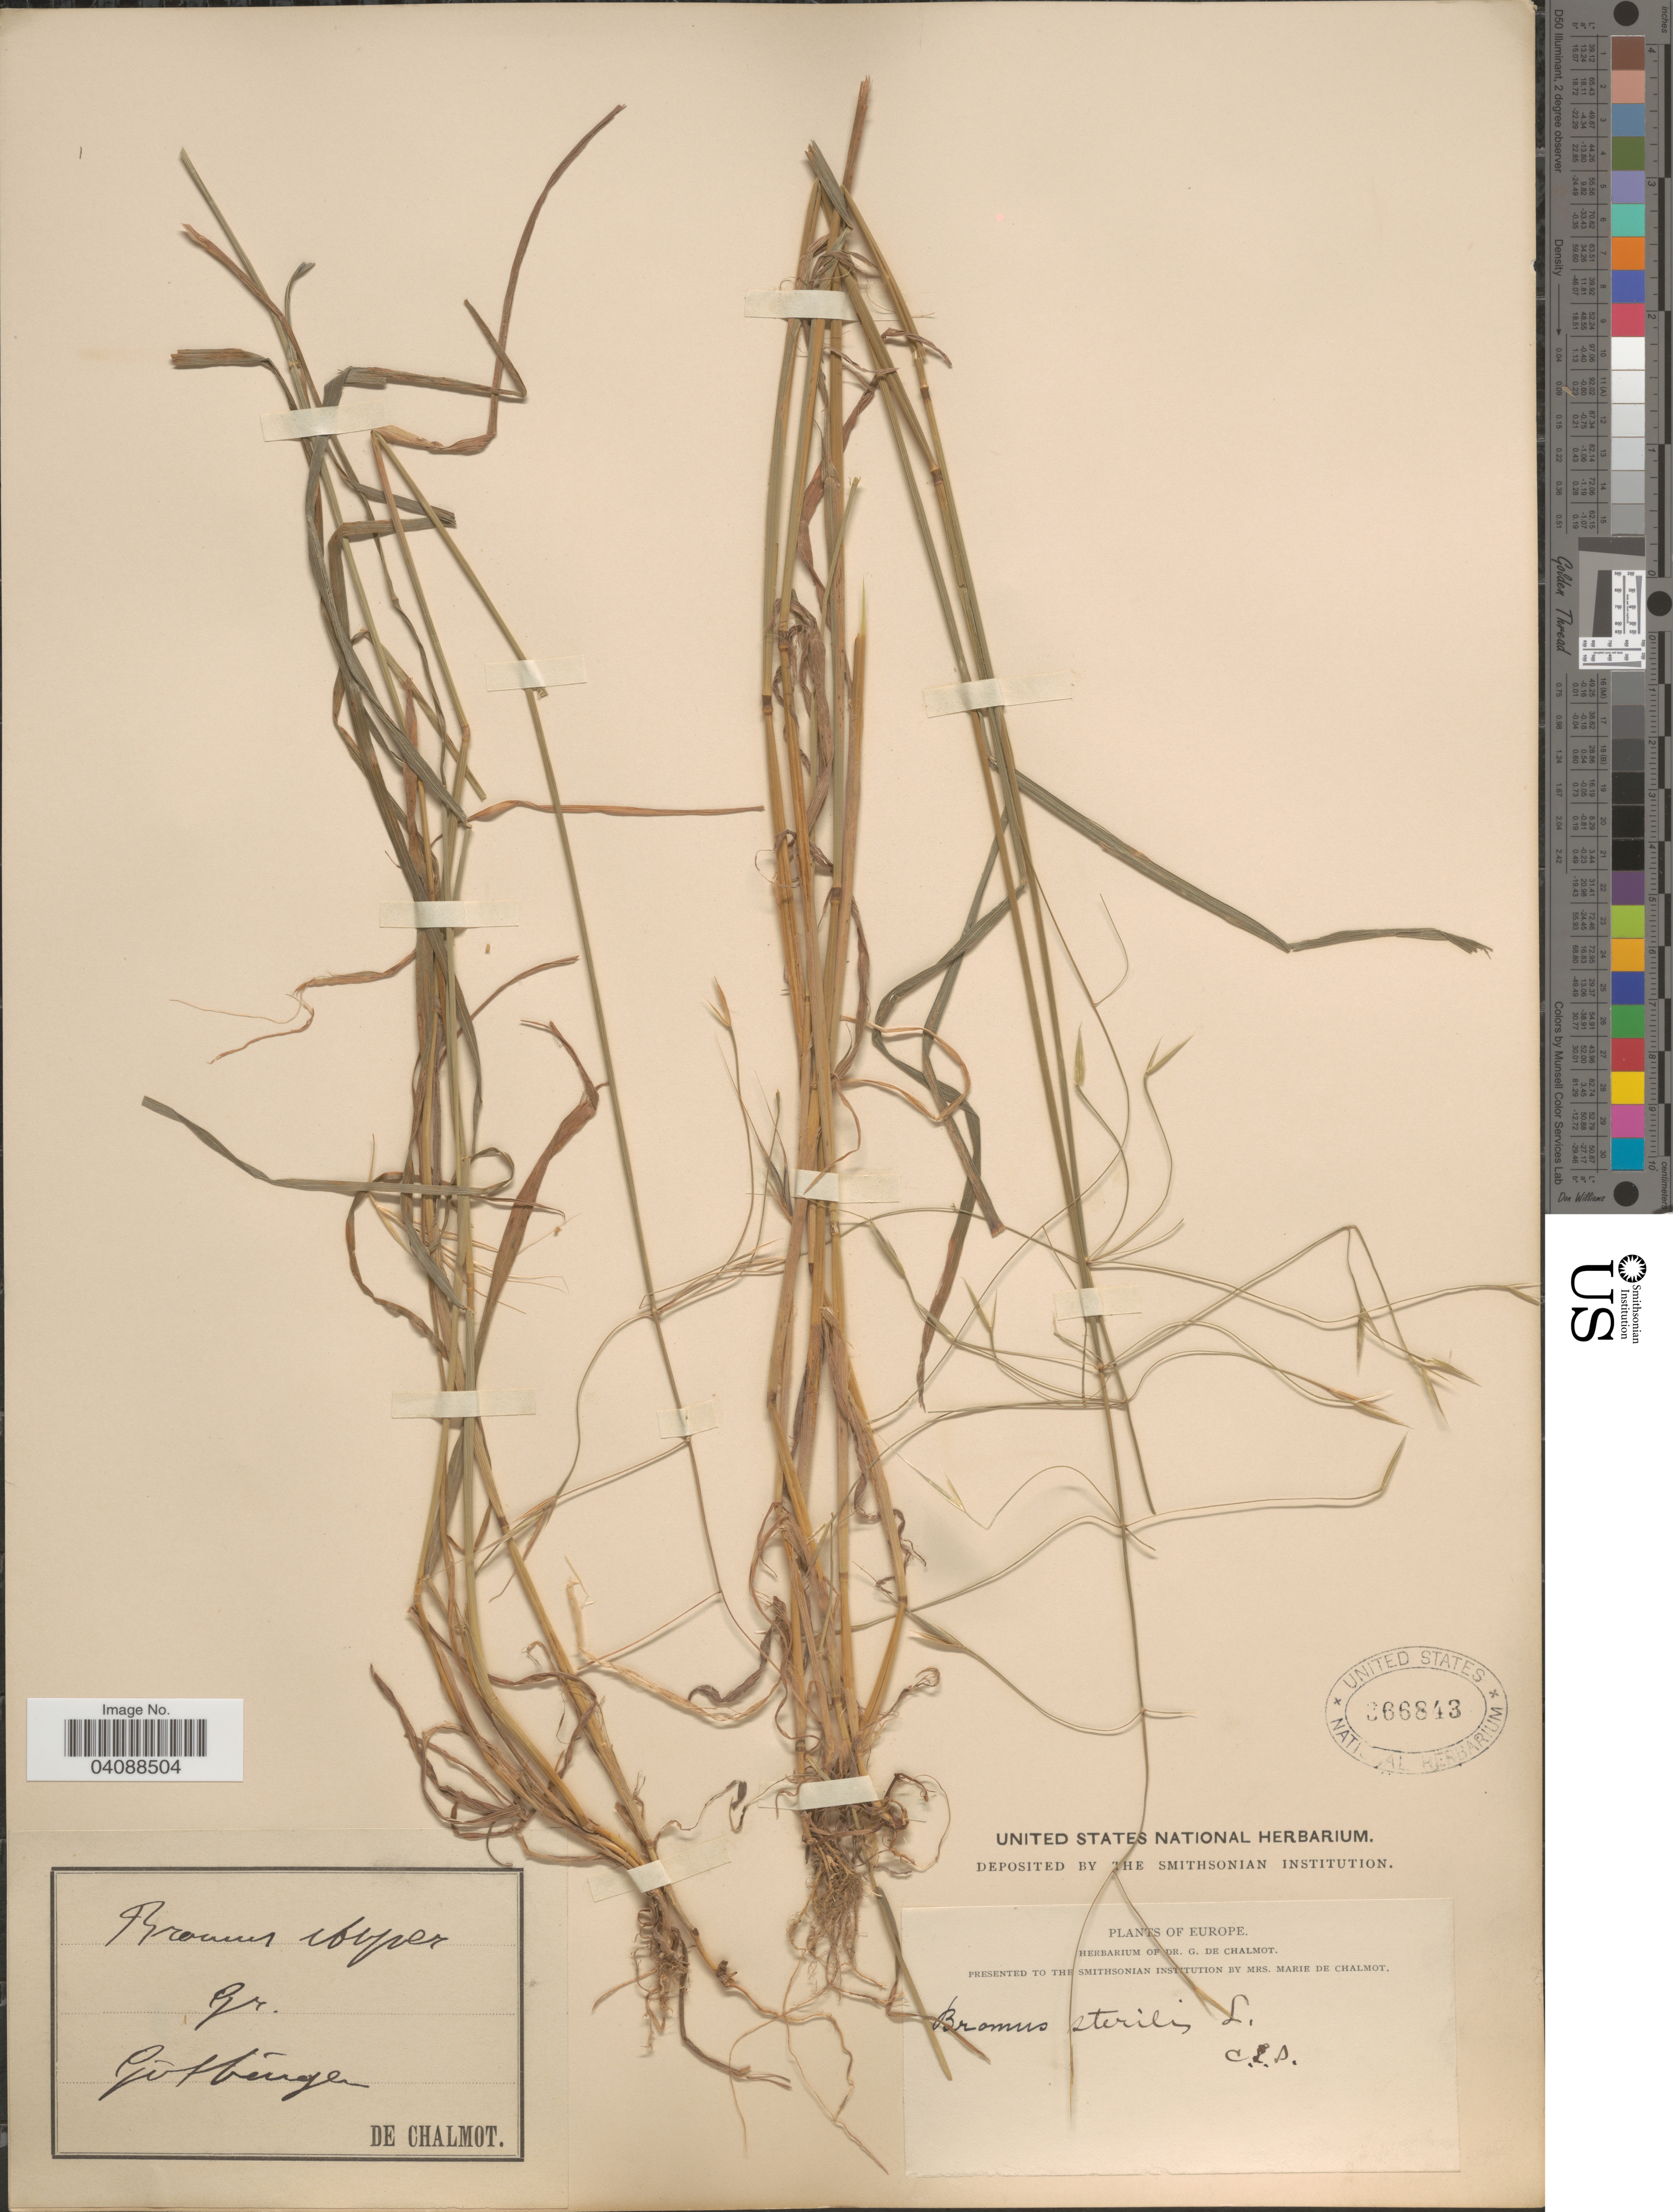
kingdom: Plantae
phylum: Tracheophyta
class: Liliopsida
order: Poales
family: Poaceae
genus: Bromus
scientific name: Bromus sterilis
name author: L.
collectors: G. de Chalmot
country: Germany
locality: Gottingen. Europe.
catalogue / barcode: US 366843